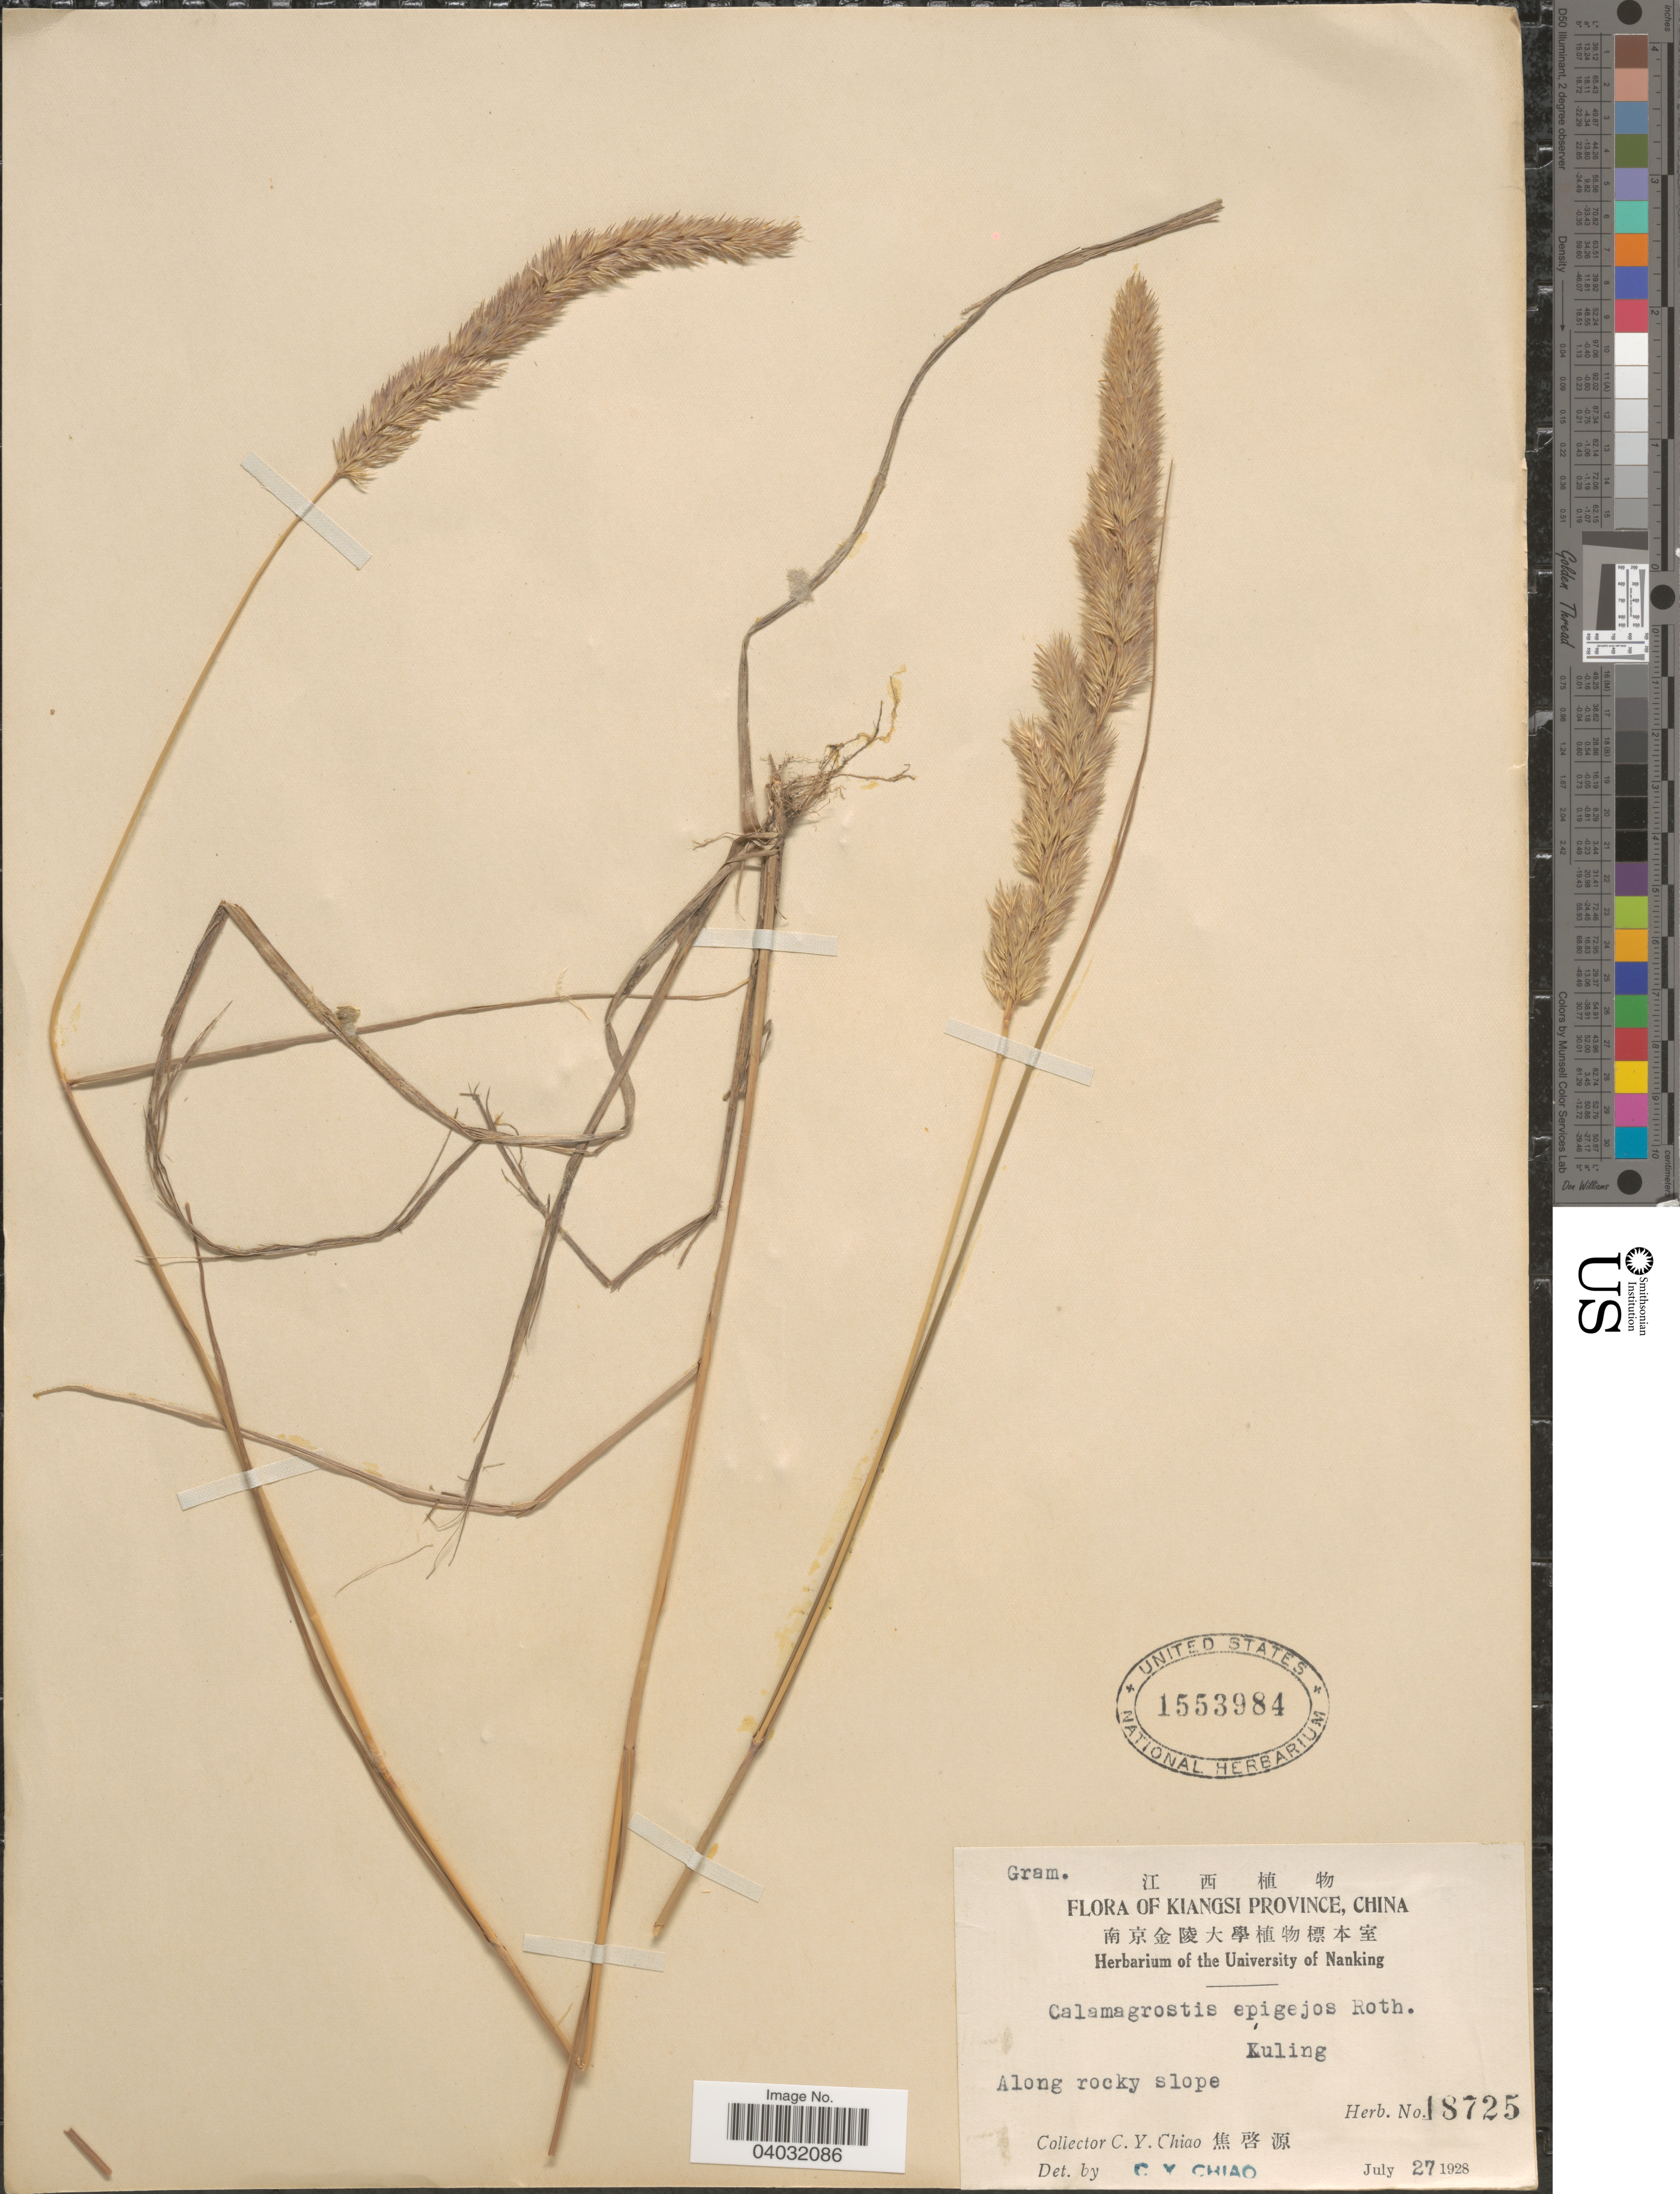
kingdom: Plantae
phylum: Tracheophyta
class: Liliopsida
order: Poales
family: Poaceae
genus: Calamagrostis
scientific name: Calamagrostis epigeios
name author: (L.) Roth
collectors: C. Y. Chiao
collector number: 18725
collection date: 1928-07-27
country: China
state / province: Jiangxi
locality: Kiangsi Province. Kuling.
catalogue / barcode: US 1553984